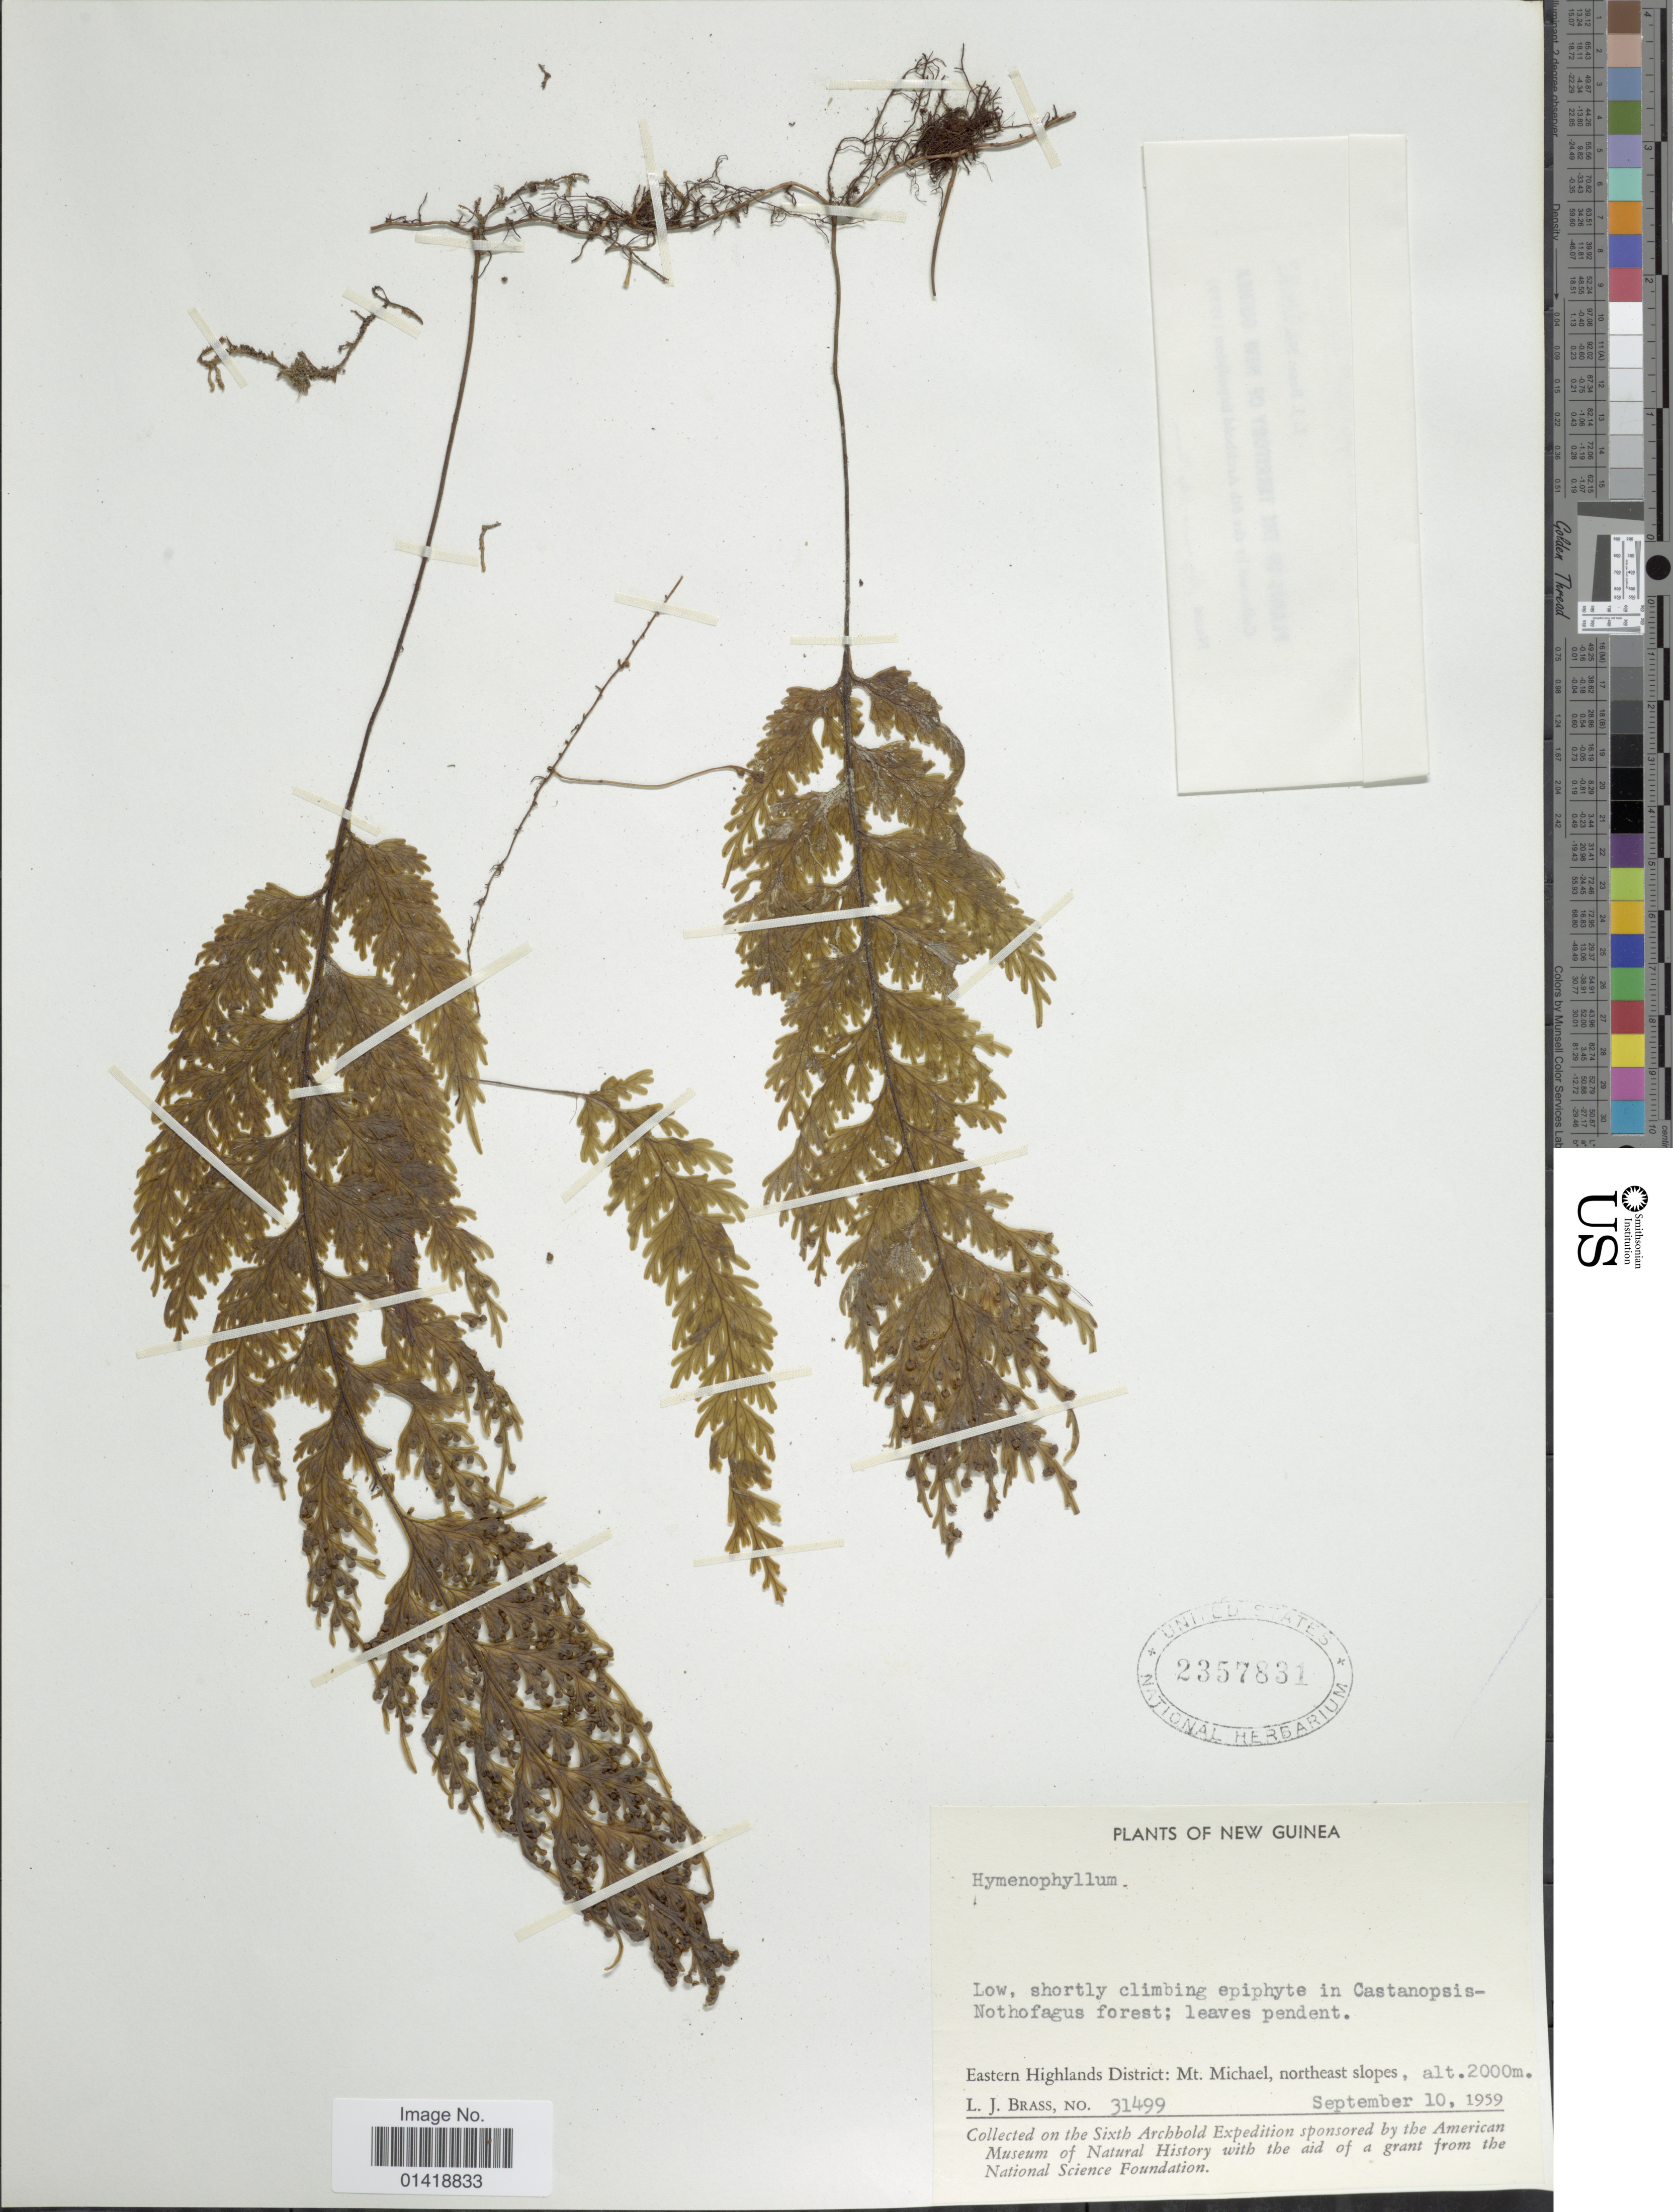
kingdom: Plantae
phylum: Tracheophyta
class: Polypodiopsida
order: Hymenophyllales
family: Hymenophyllaceae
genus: Hymenophyllum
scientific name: Hymenophyllum sp.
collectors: L. J. Brass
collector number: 31499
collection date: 1959-09-10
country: Papua New Guinea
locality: New Guinea. Eastern Highlands District: Mt. Michael, northeast slopes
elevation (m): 2000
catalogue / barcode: US 2357831